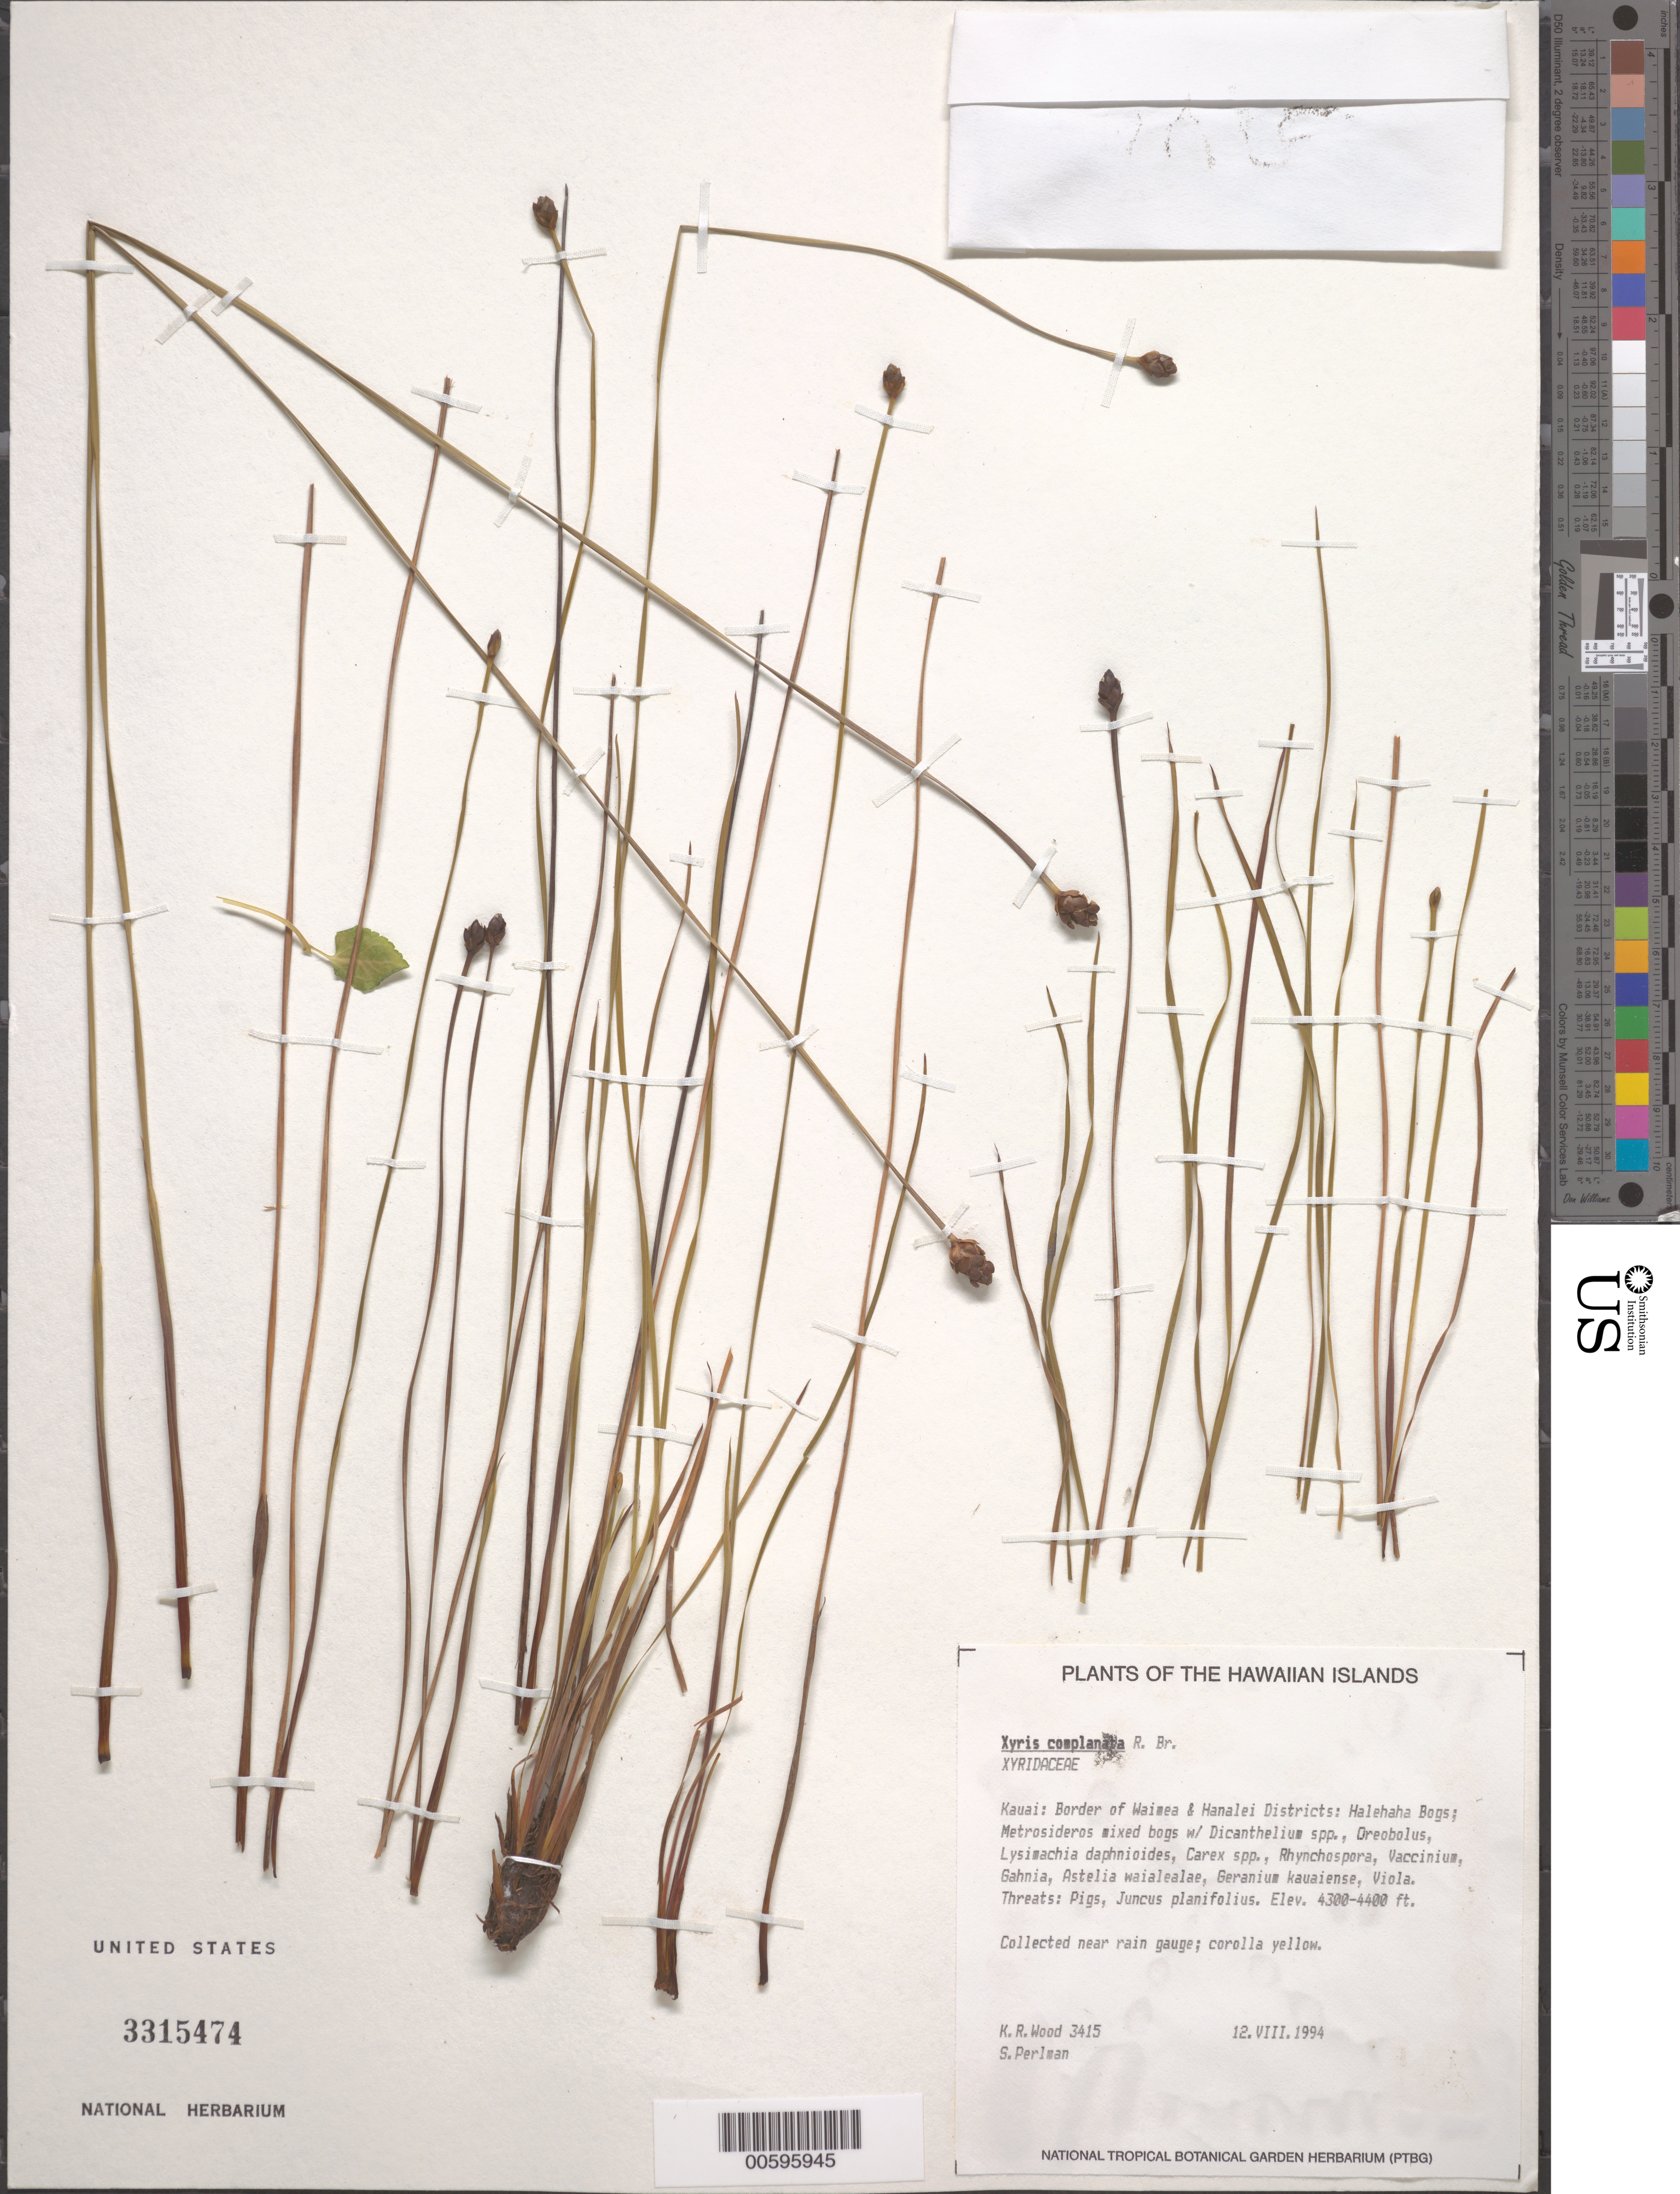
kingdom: Plantae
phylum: Tracheophyta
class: Liliopsida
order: Poales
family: Xyridaceae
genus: Xyris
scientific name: Xyris complanata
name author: R. Br.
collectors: K. R. Wood & S. P. Perlman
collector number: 3415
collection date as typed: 12 Aug 1994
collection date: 1994-08-12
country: United States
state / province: Hawaii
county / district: Kauai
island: Kaua'i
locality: Border of Waimea & Hanalei Dist: Halehaha Bogs.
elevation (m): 1311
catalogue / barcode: US 3315474